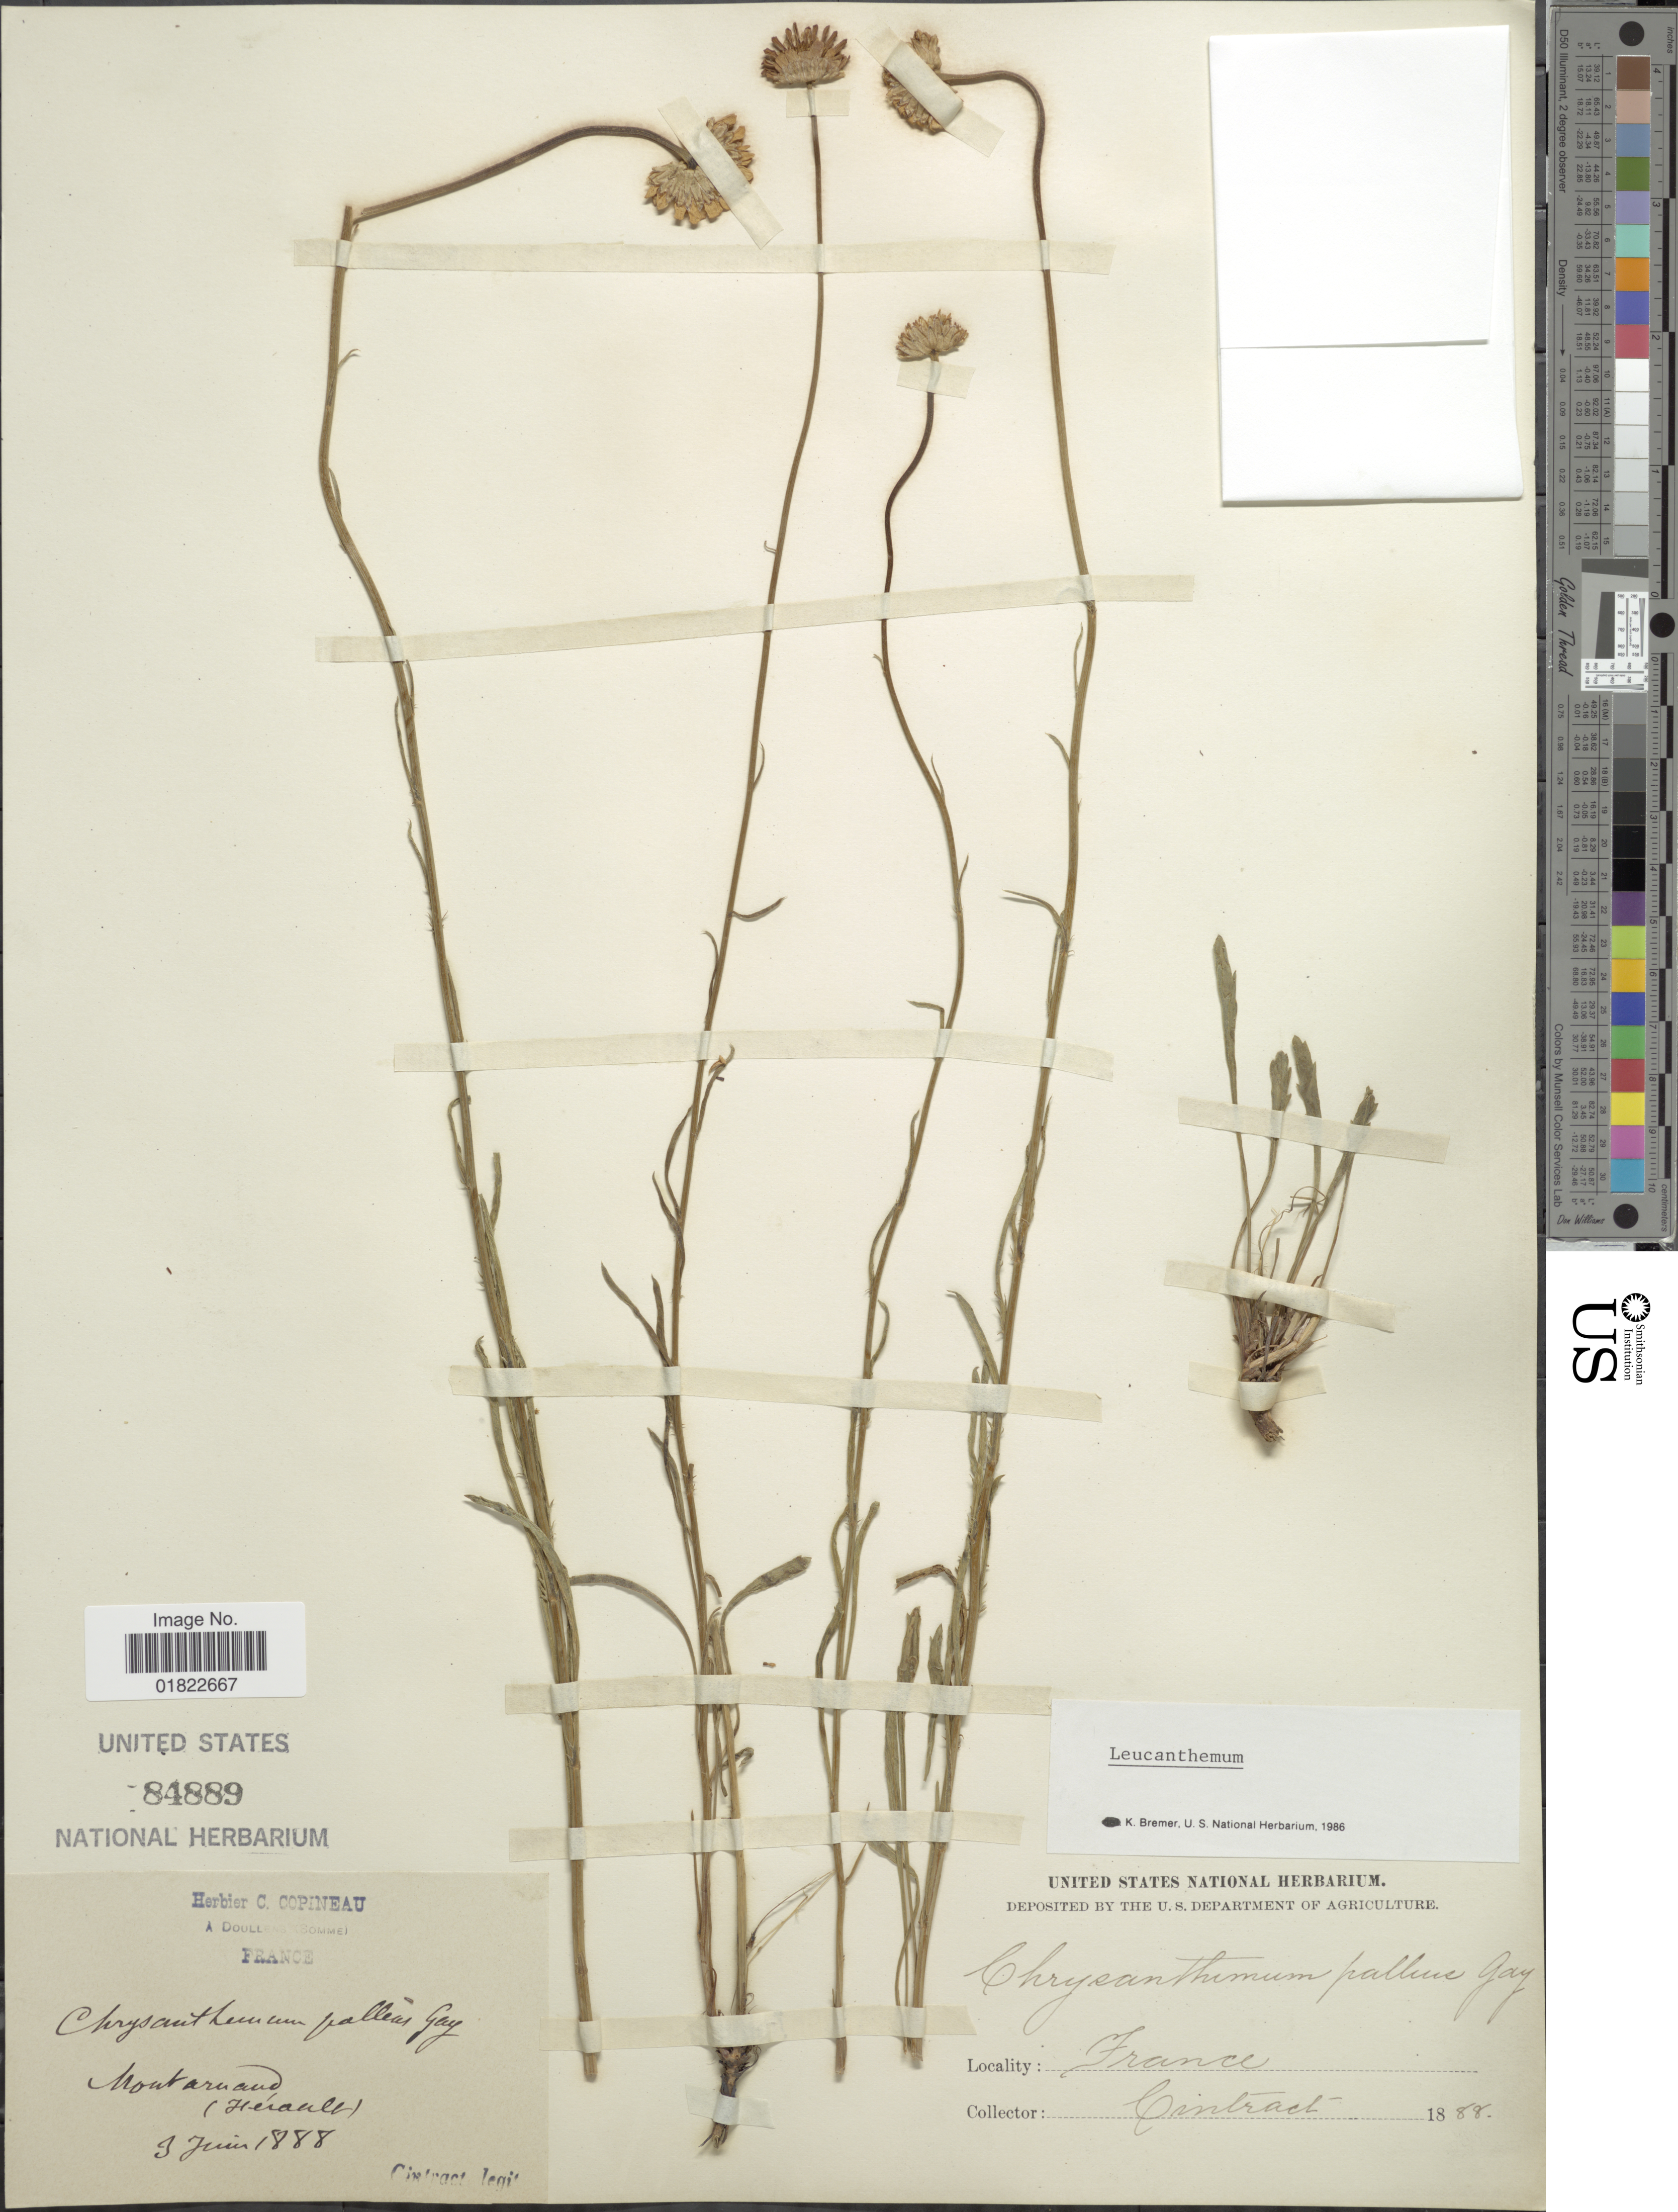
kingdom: Plantae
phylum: Tracheophyta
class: Magnoliopsida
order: Asterales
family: Asteraceae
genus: Leucanthemum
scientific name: Leucanthemum pallens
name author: DC.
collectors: Cintract, --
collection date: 1888-06-03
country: France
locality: Montarnaud, Hérault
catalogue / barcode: US 84889